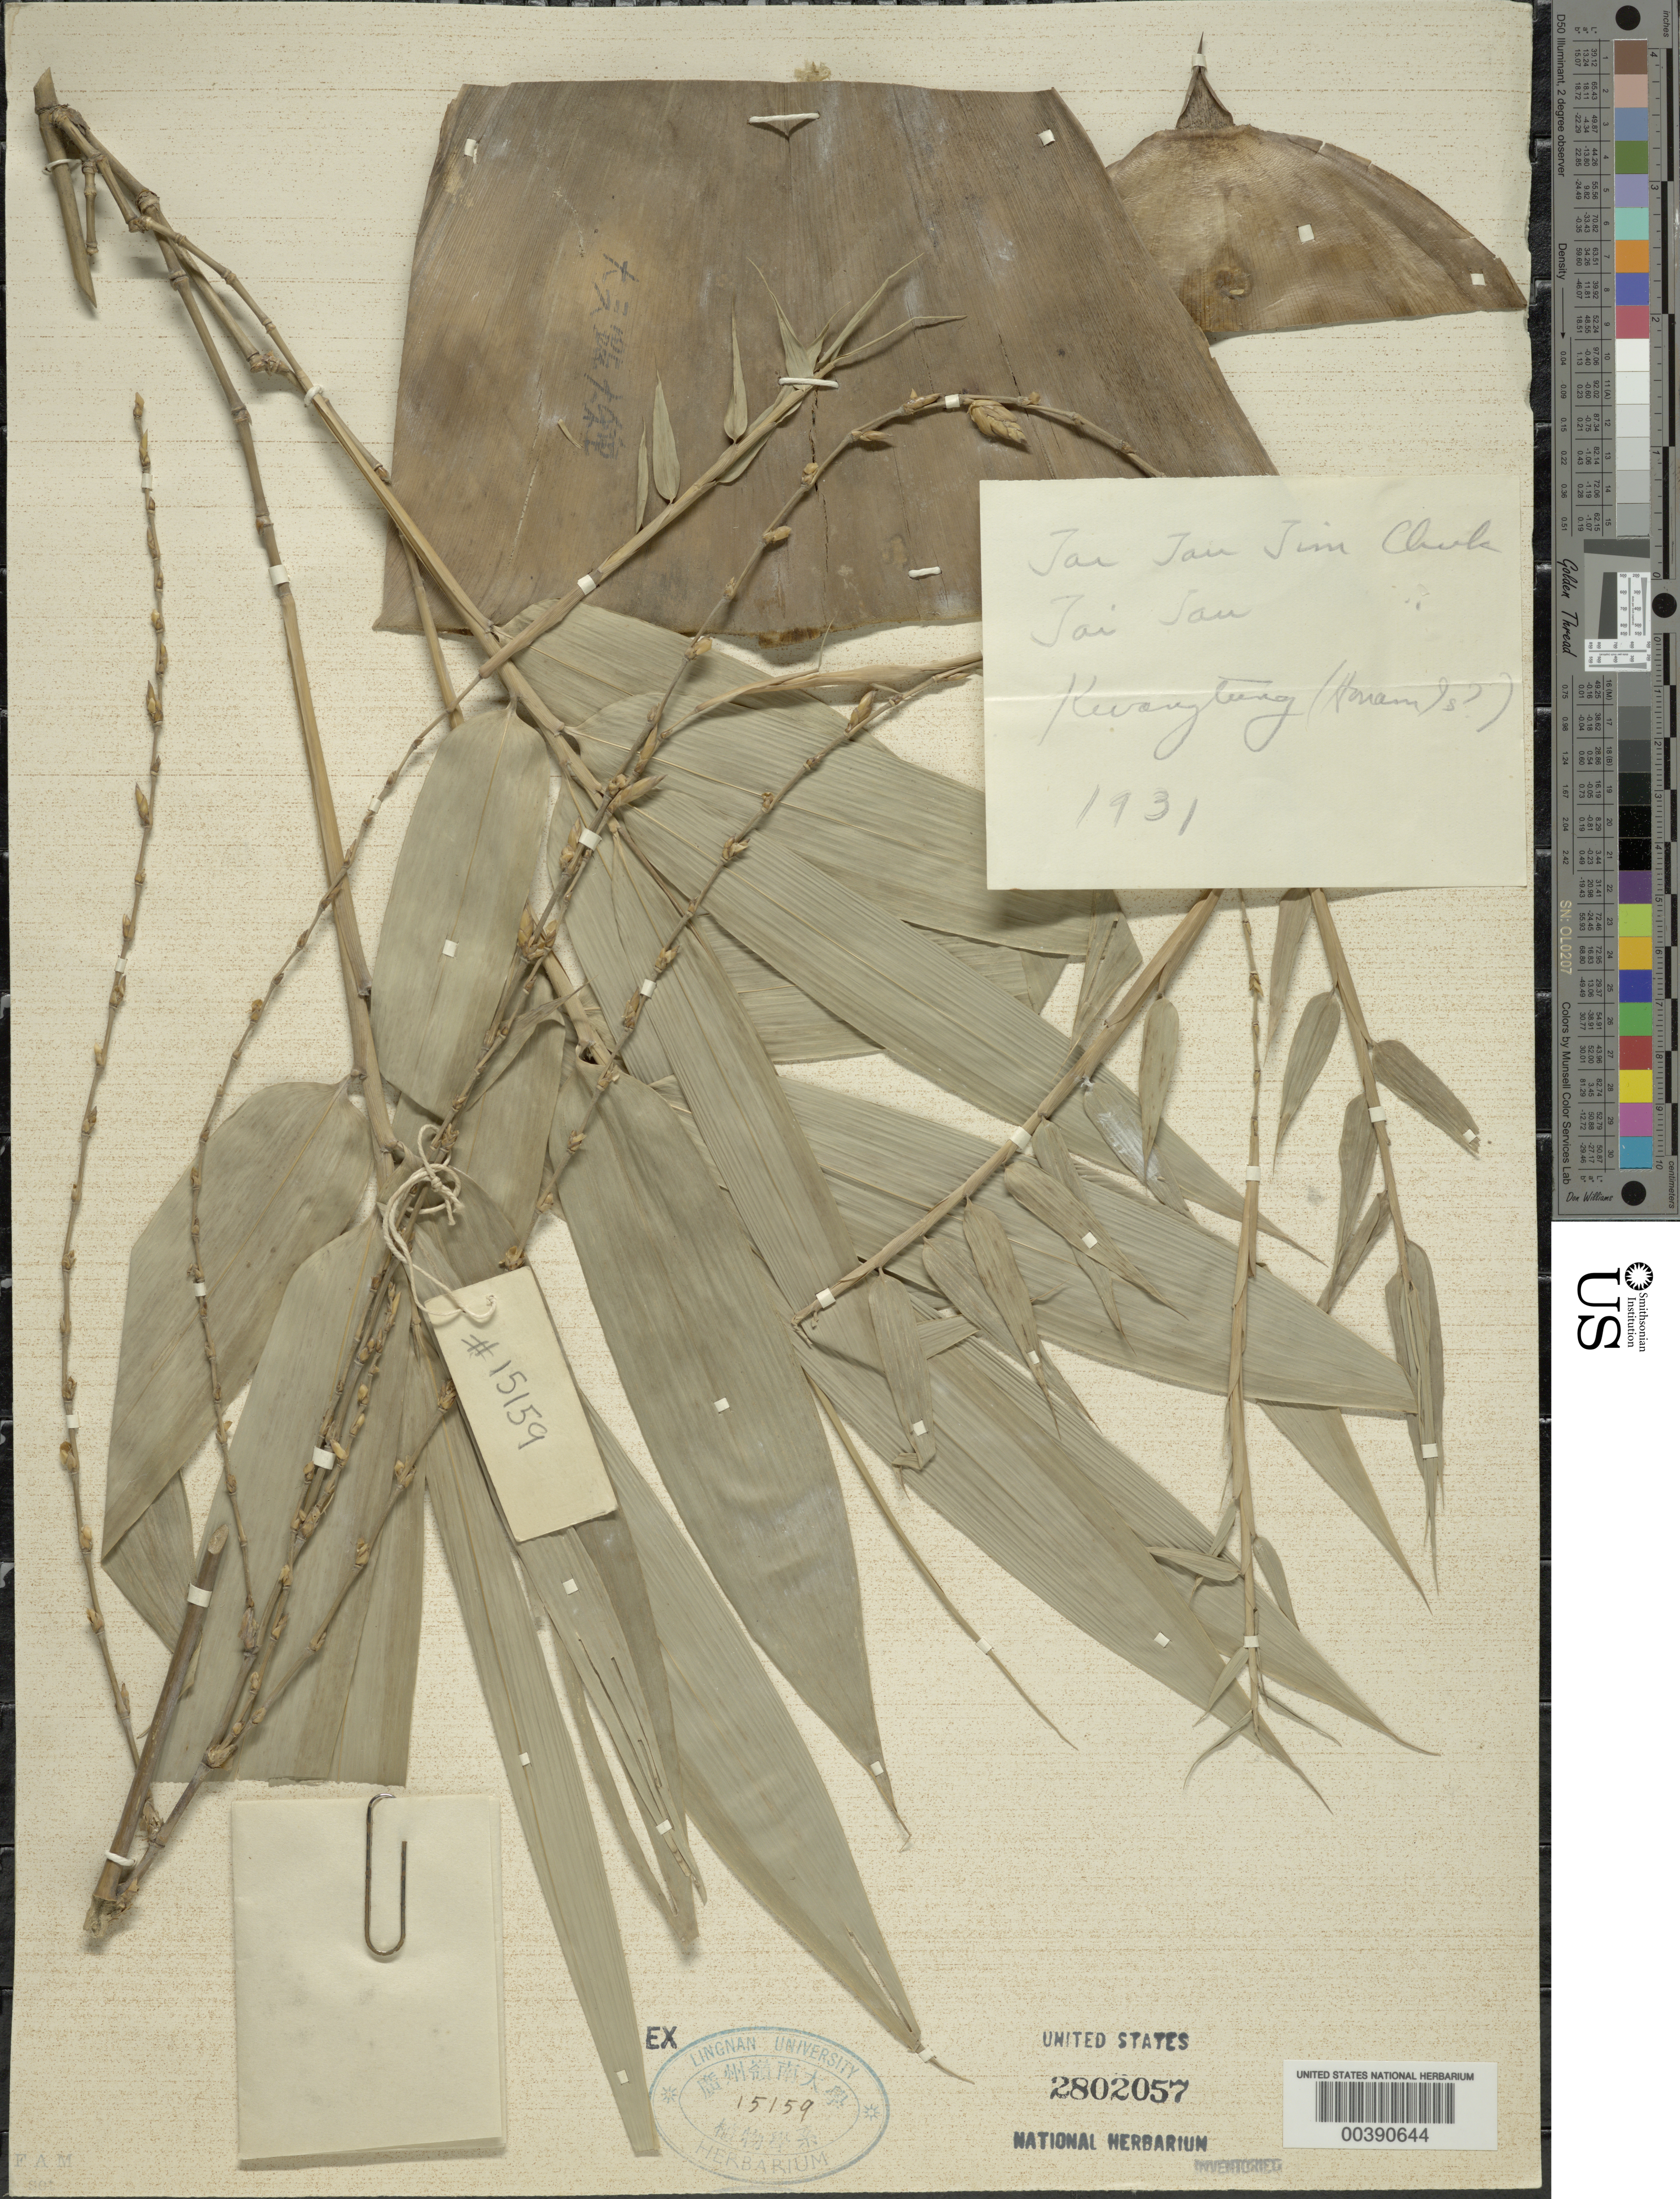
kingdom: Plantae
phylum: Tracheophyta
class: Liliopsida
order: Poales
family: Poaceae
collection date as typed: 1931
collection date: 1931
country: China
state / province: Hainan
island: Hainan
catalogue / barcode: US 2802057